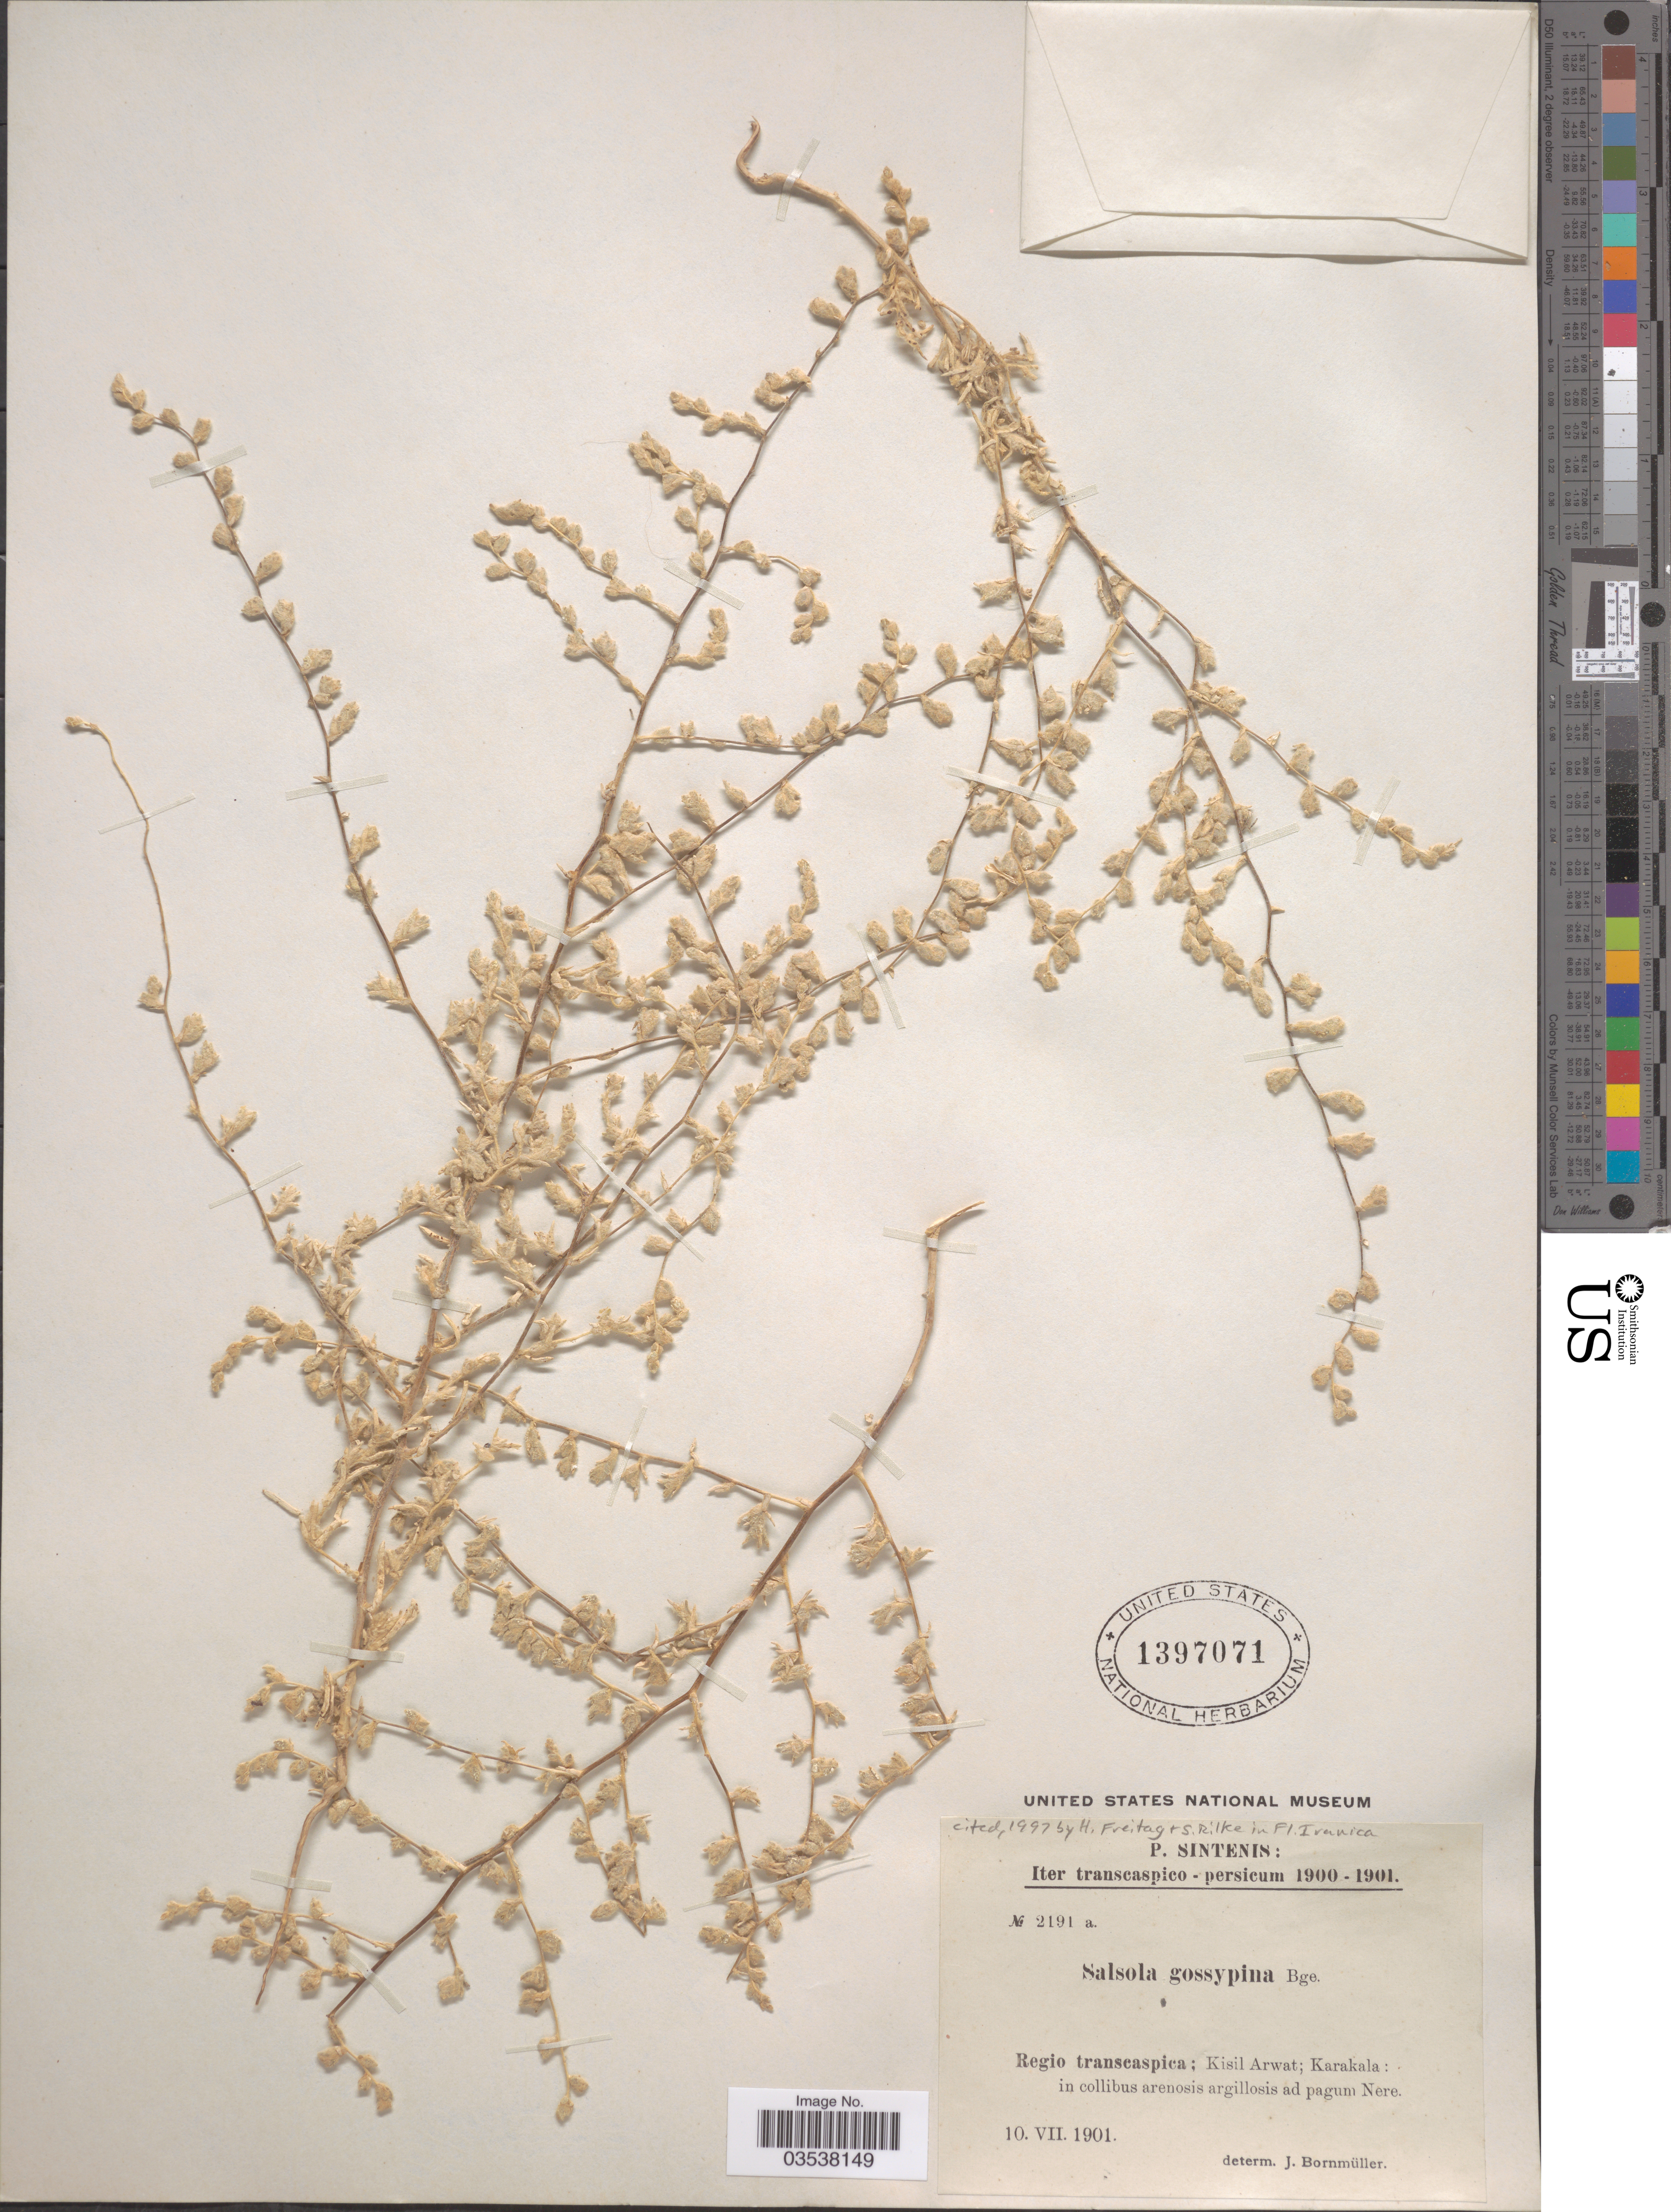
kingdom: Plantae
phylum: Tracheophyta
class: Magnoliopsida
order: Caryophyllales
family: Amaranthaceae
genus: Kaviria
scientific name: Kaviria gossypina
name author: (Bunge ex Boiss.) Akhani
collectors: P. Sintenis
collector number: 2191a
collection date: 1901-07-10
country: Turkmenistan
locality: Iter transcaspico-persicum. Regio transcaspica; Kisil Arwat; Karakala: ad pagum Nere.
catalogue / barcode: US 1397071